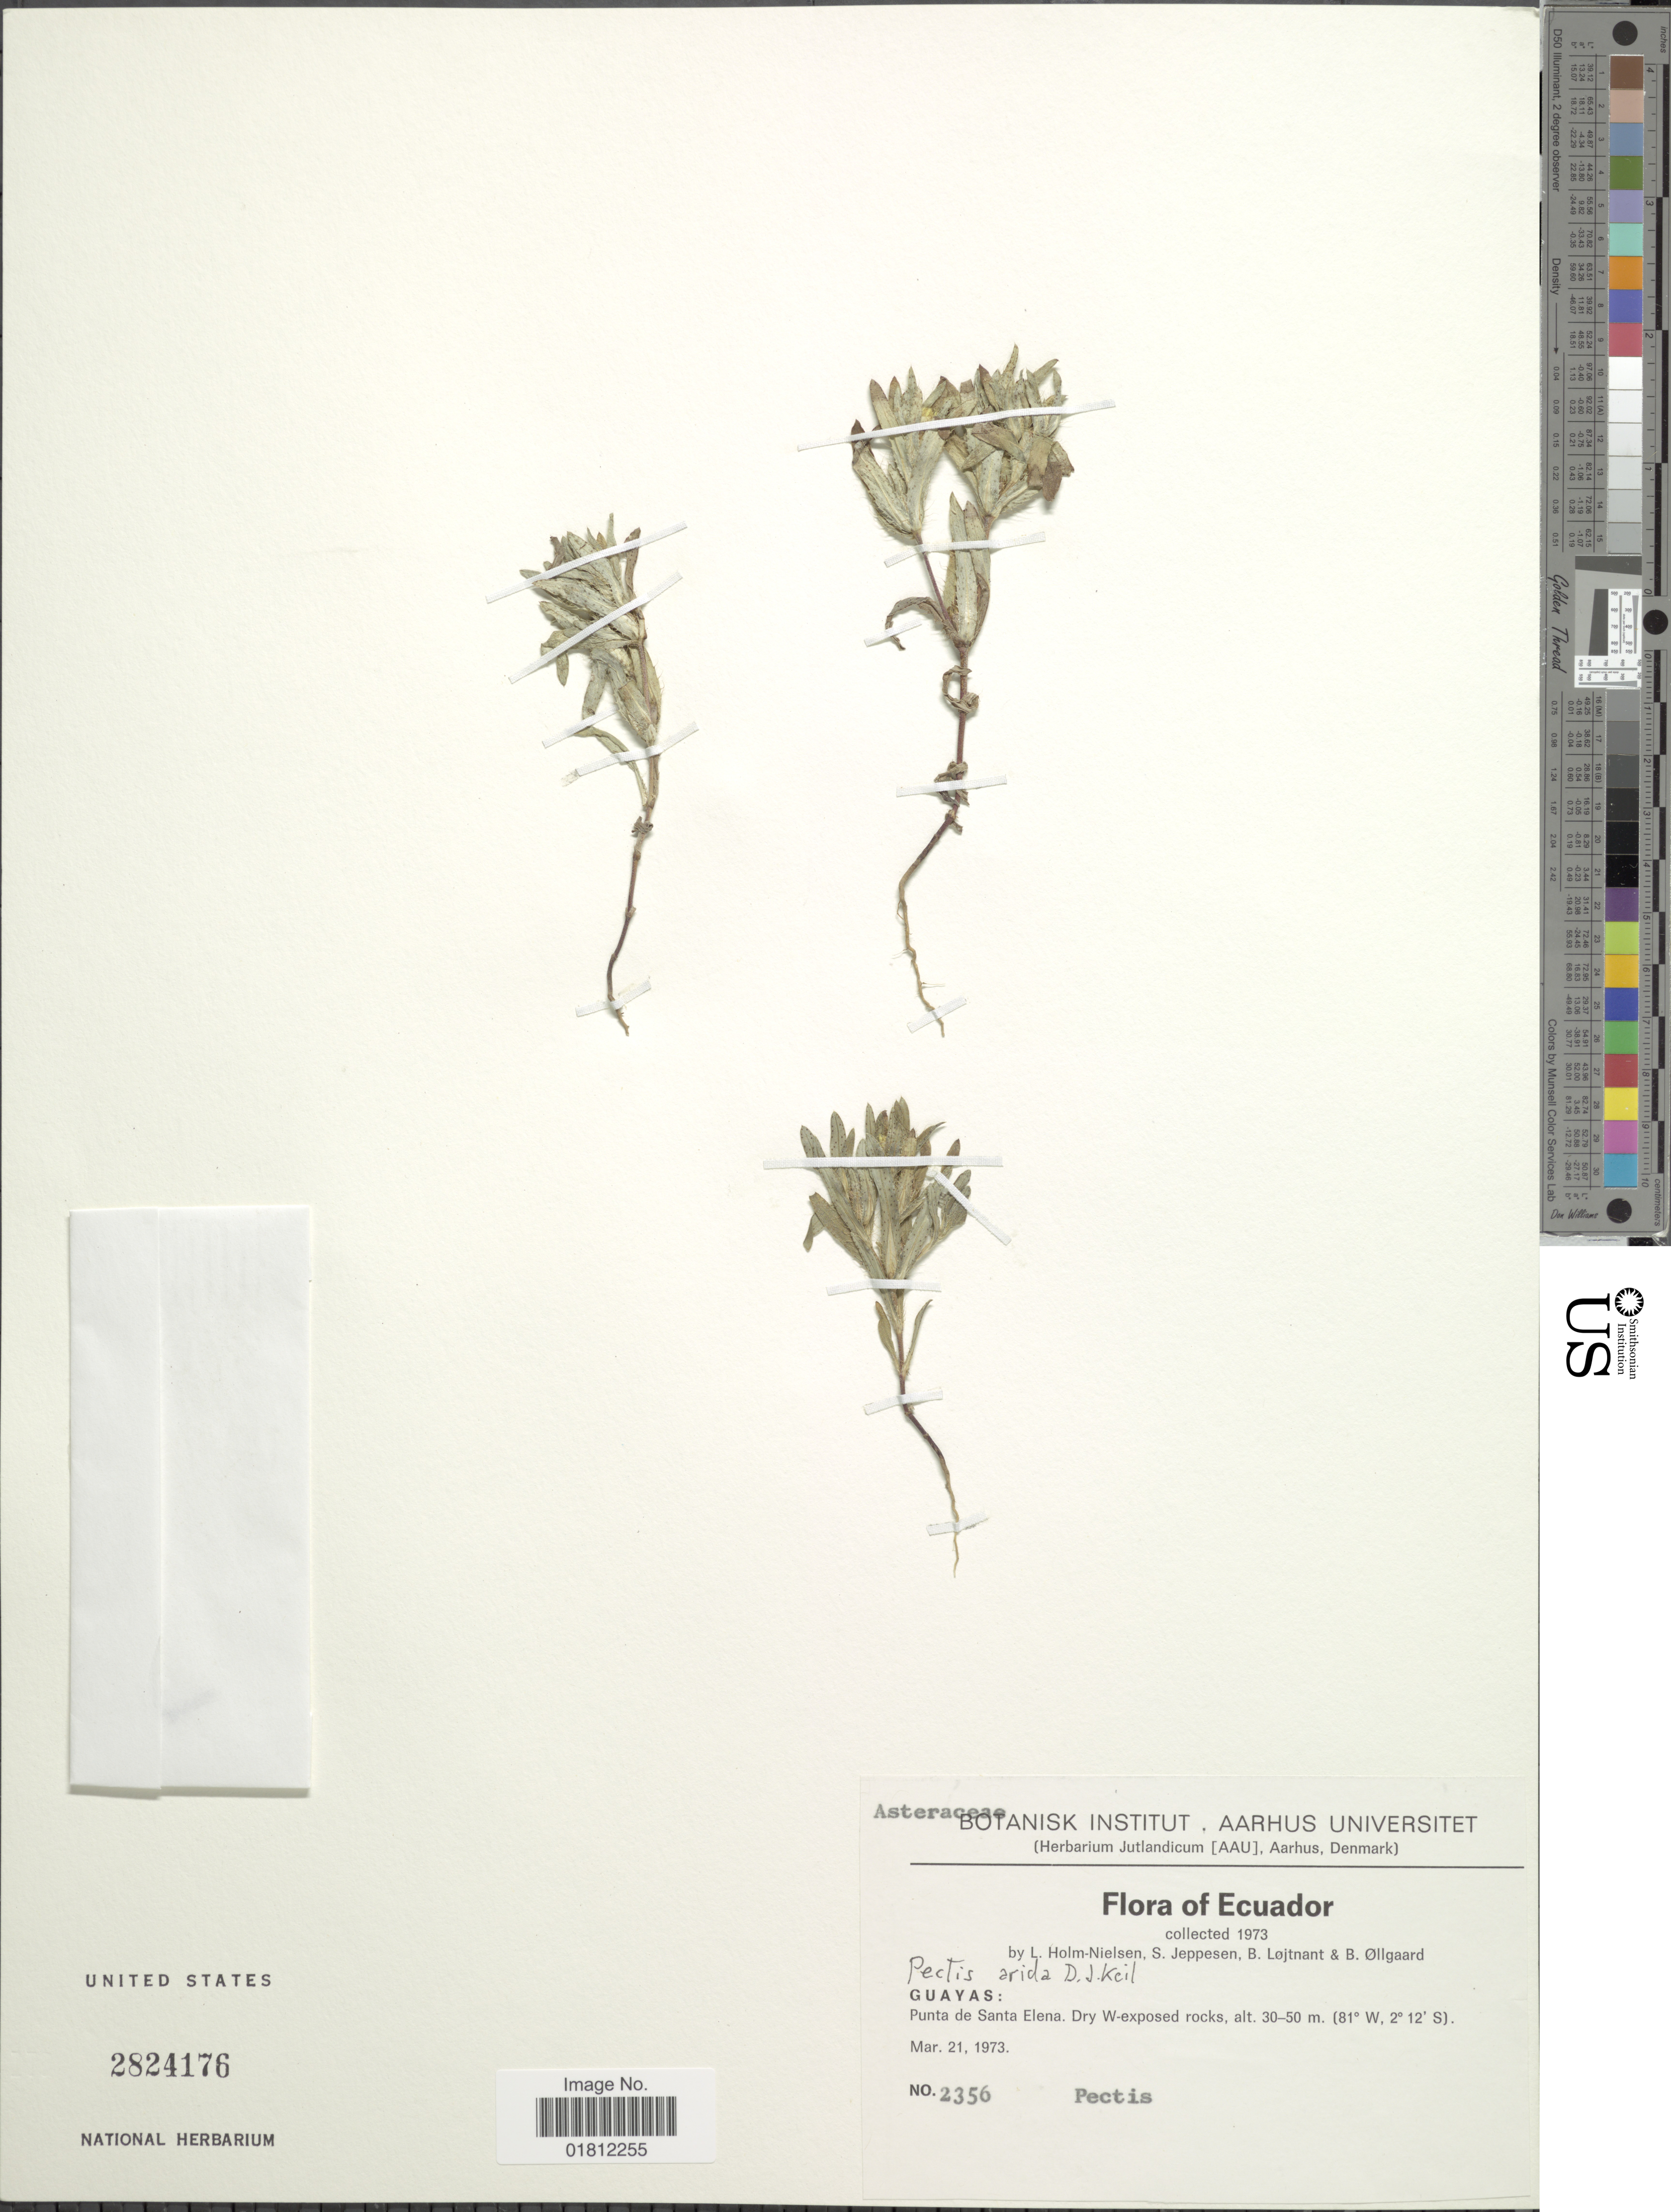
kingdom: Plantae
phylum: Tracheophyta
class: Magnoliopsida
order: Asterales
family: Asteraceae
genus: Pectis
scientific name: Pectis arida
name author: D.J. Keil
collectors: L. B. Holm-Nielsen, S. Jeppesen, B. Löjtnant & B. Øllgaard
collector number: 2356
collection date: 1973-03-21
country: Ecuador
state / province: Guayas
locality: Guayas: Punta de Santa Elena.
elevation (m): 30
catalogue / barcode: US 2824176